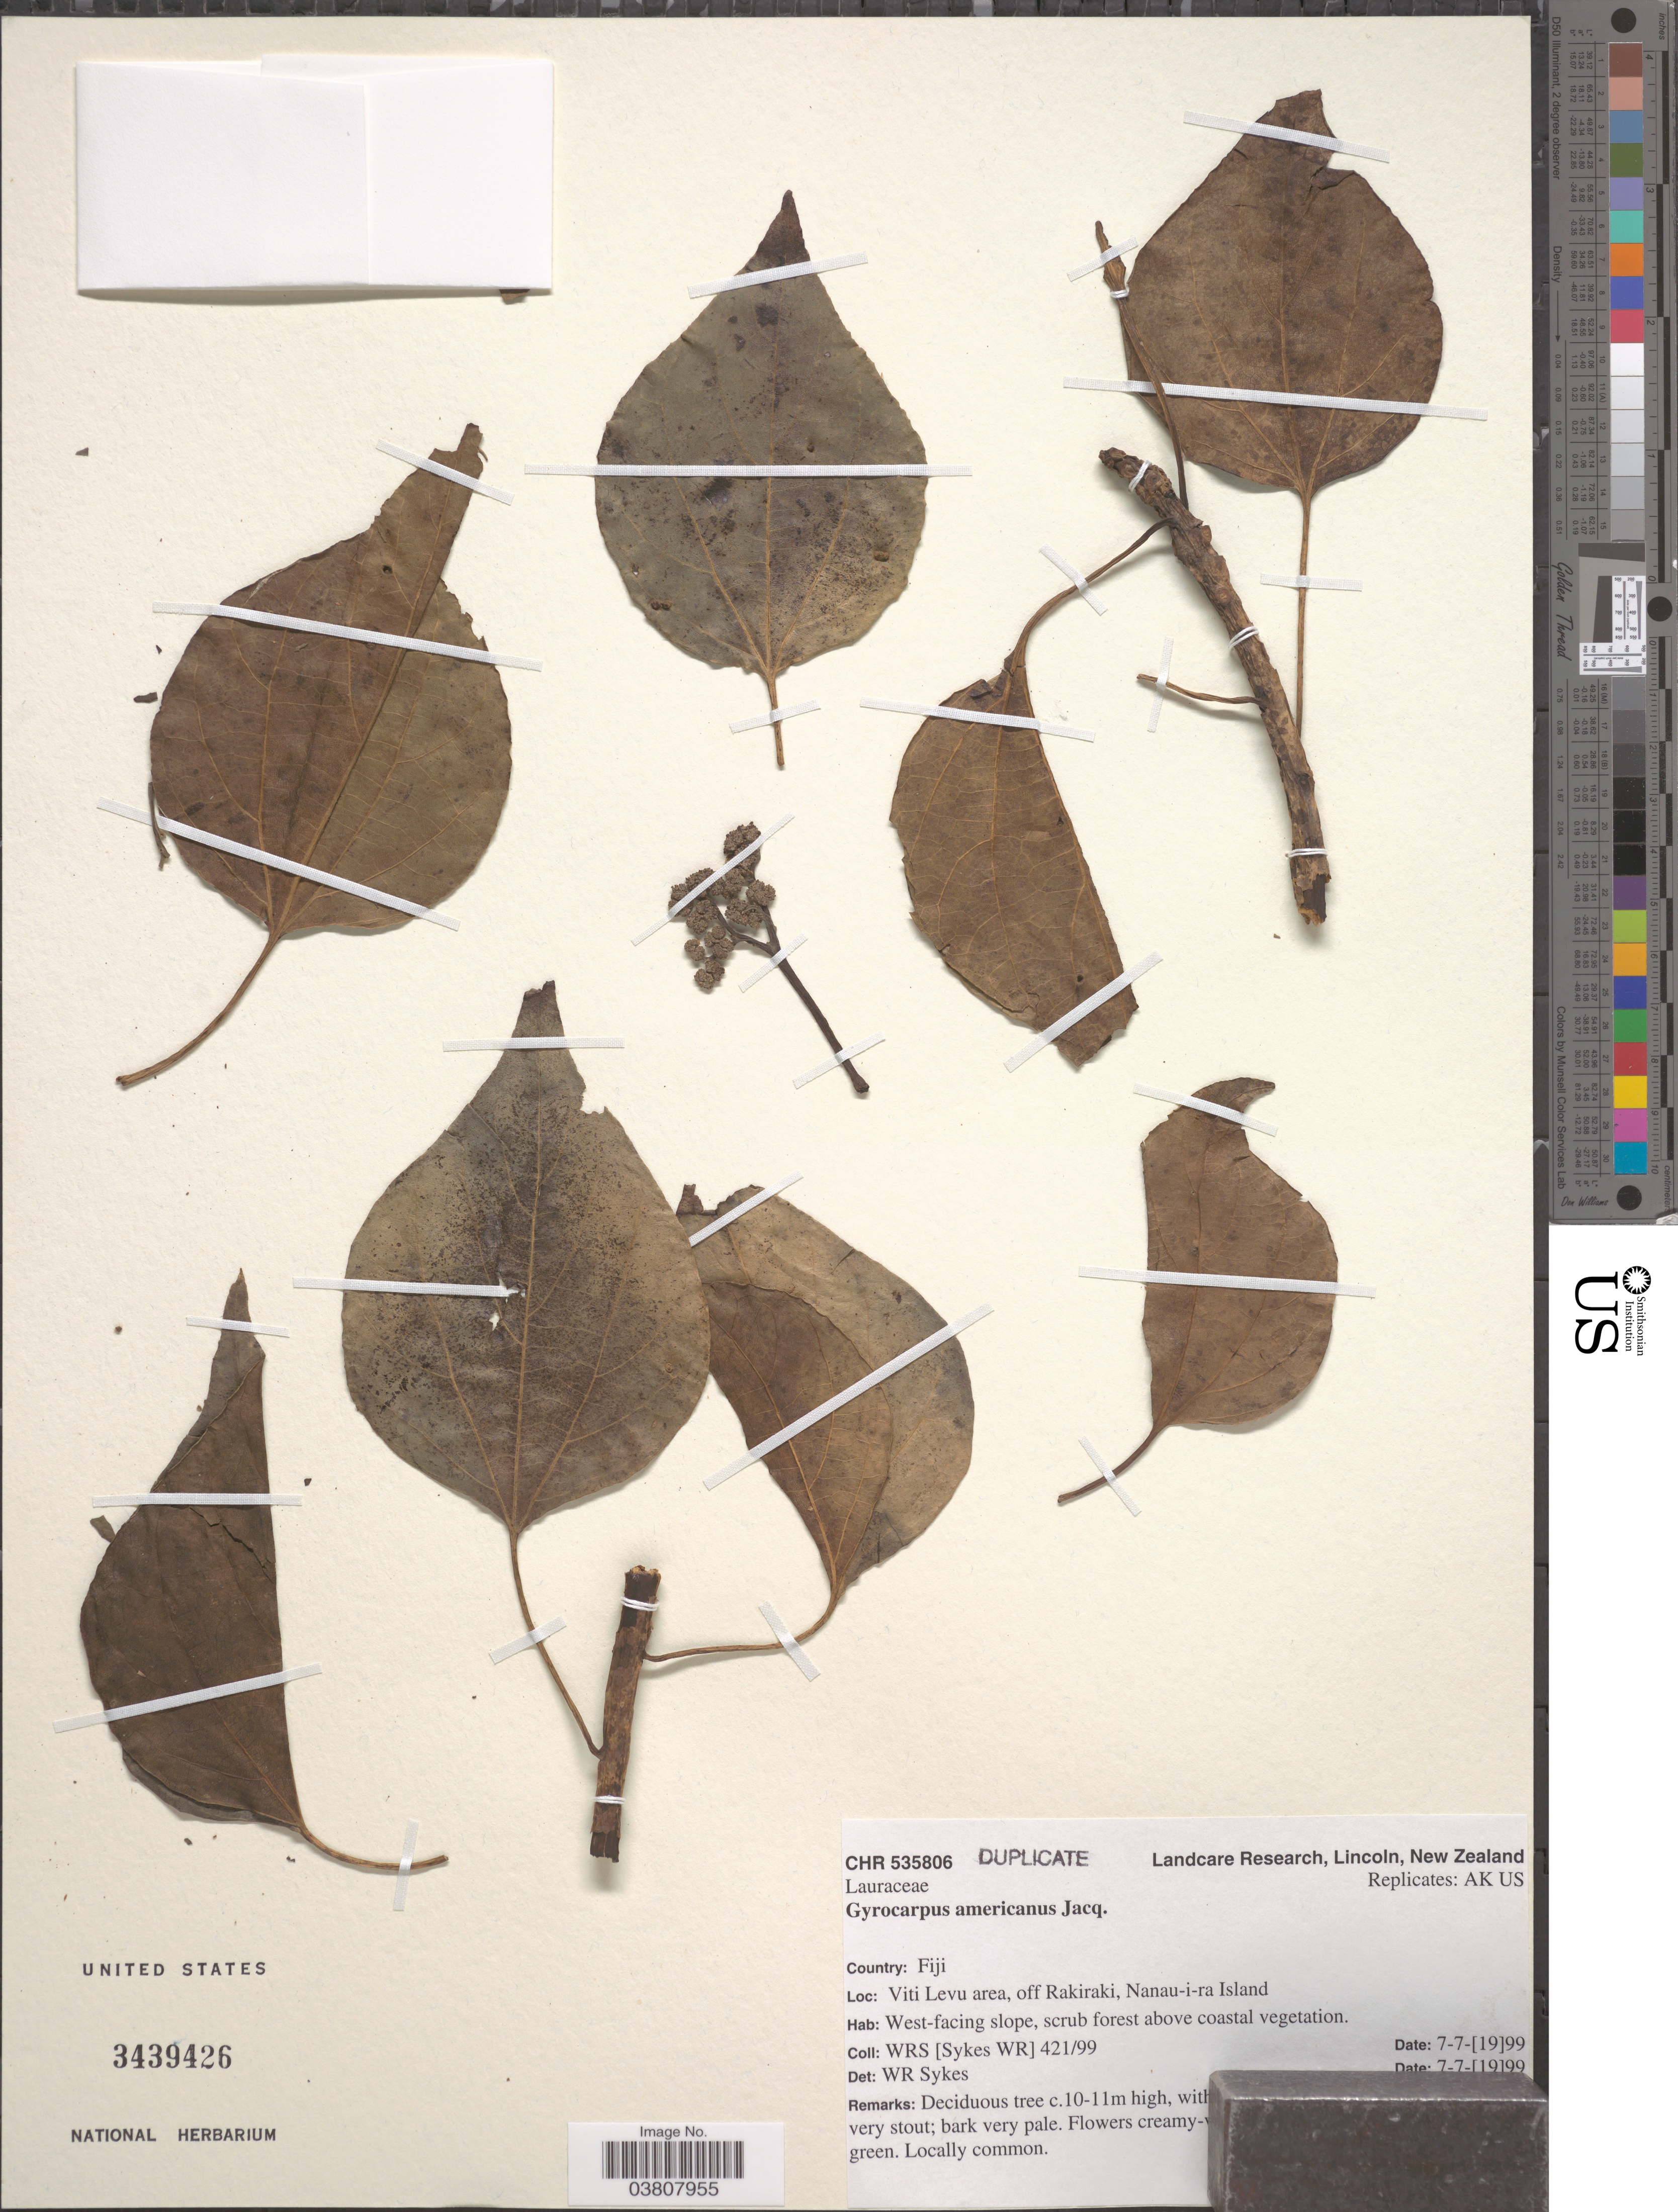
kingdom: Plantae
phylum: Tracheophyta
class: Magnoliopsida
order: Laurales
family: Hernandiaceae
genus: Gyrocarpus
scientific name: Gyrocarpus americanus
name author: Jacq.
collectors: W. R. Sykes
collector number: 421/99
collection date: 1999-07-07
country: Fiji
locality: Viti Levu area, off Rakiraki, Nanau-i-ra Island. West-facing slope.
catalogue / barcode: US 3439426